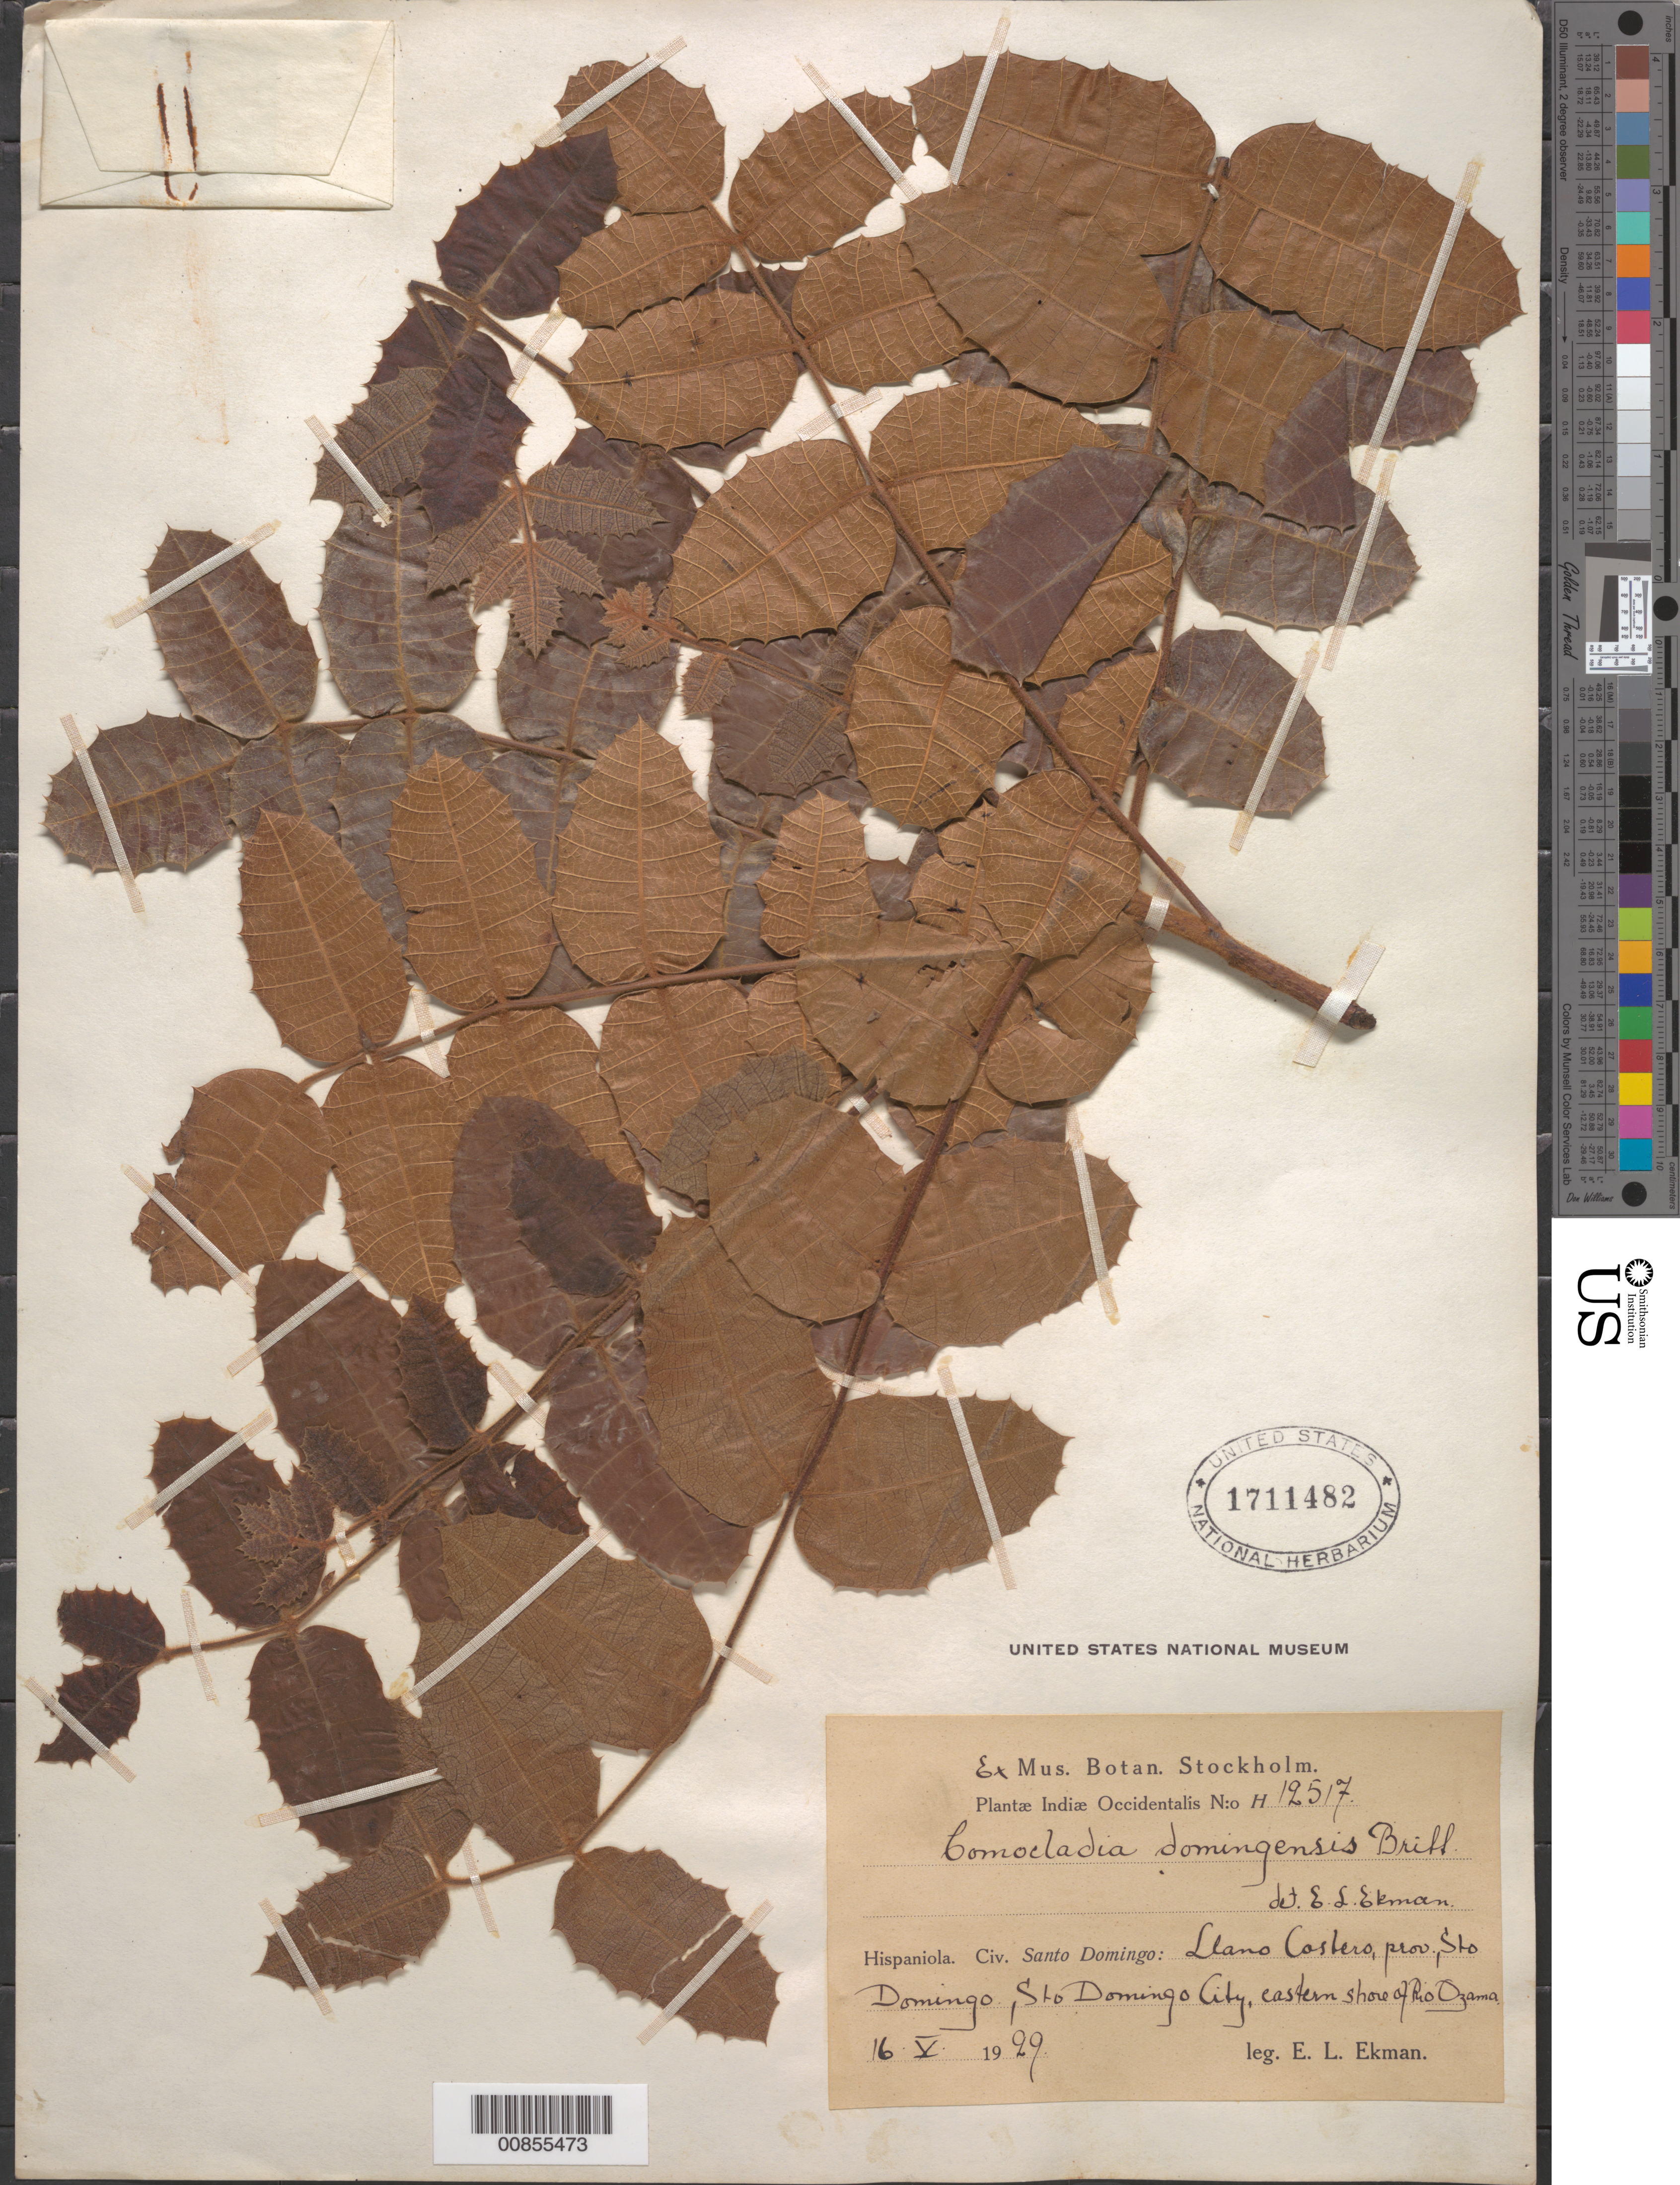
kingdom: Plantae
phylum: Tracheophyta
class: Magnoliopsida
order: Sapindales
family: Anacardiaceae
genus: Comocladia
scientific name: Comocladia domingensis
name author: Britton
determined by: Ekman, E. L.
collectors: E. L. Ekman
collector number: H 12517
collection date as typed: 16 May 1929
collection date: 1929-05-16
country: Dominican Republic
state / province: Distrito Nacional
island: Hispaniola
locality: Llano Costero, Santo Domingo City, eastern slope of Río Ozama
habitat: Shore of rio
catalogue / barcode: US 1711482